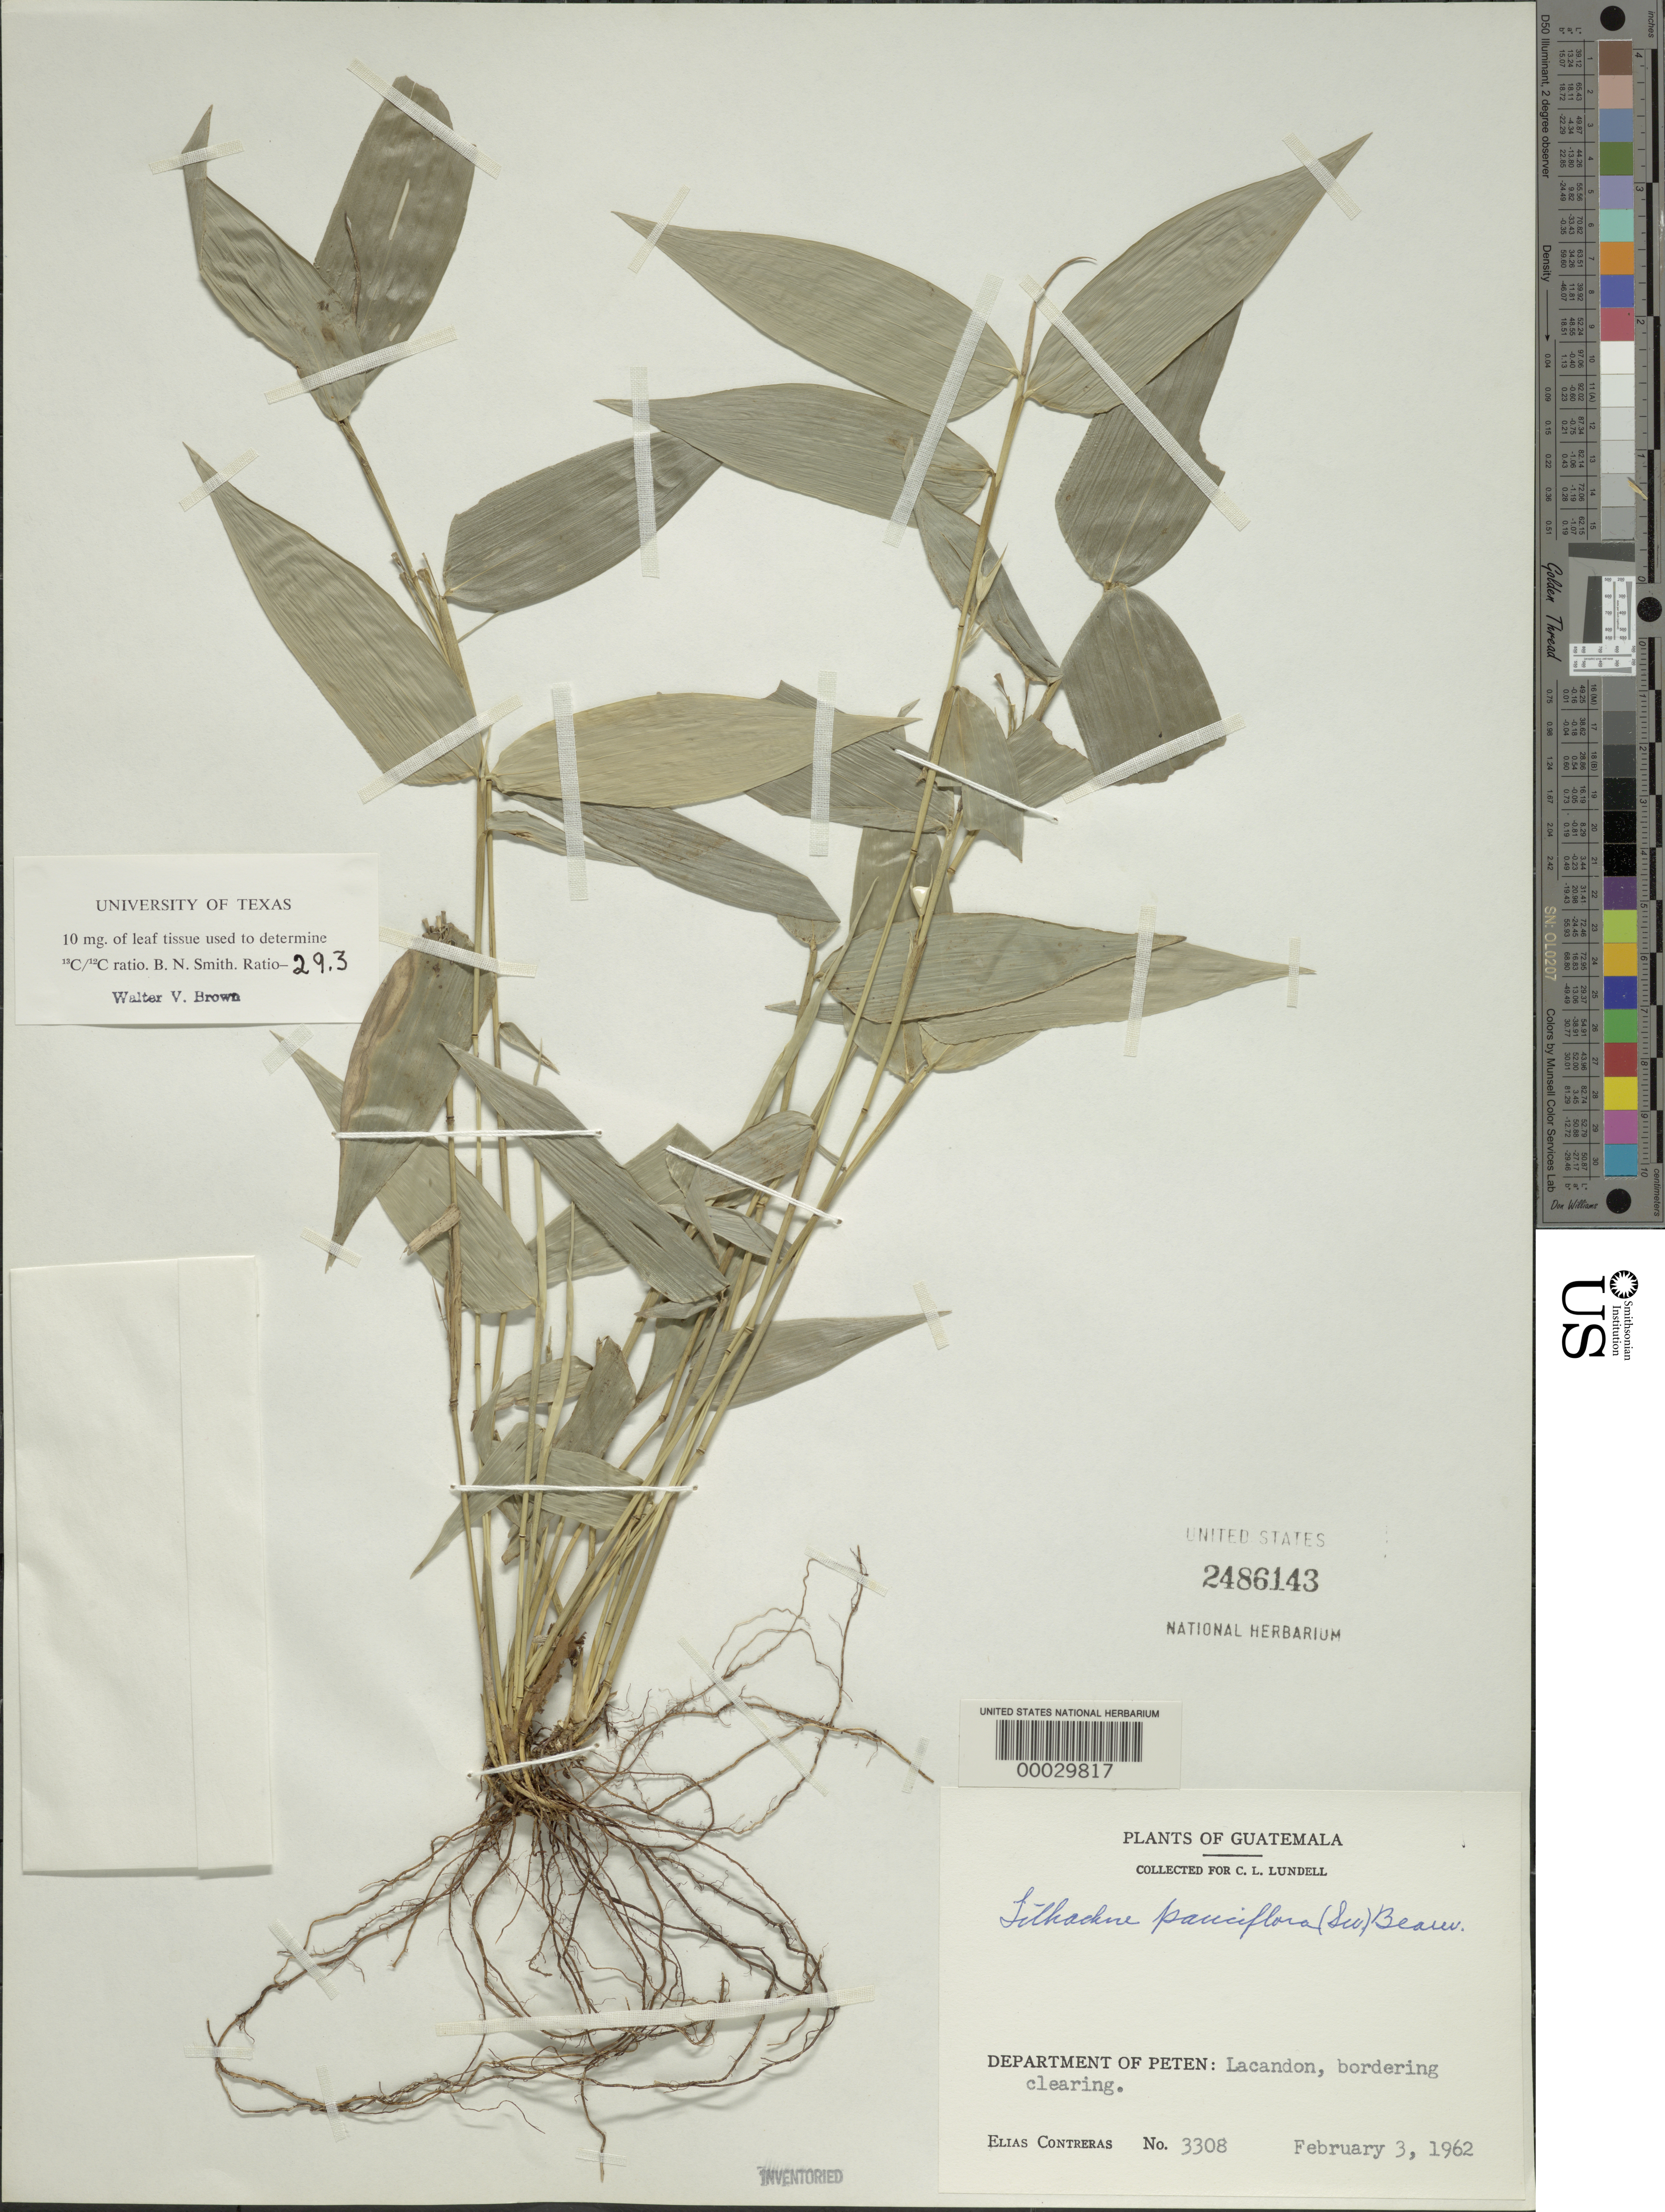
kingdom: Plantae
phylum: Tracheophyta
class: Liliopsida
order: Poales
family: Poaceae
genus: Lithachne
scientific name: Lithachne pauciflora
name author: (Sw.) P. Beauv.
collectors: E. Contreras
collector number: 3308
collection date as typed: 03 Feb 1962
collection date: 1962-02-03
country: Guatemala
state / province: El Petén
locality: Lacandon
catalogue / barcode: US 2486143